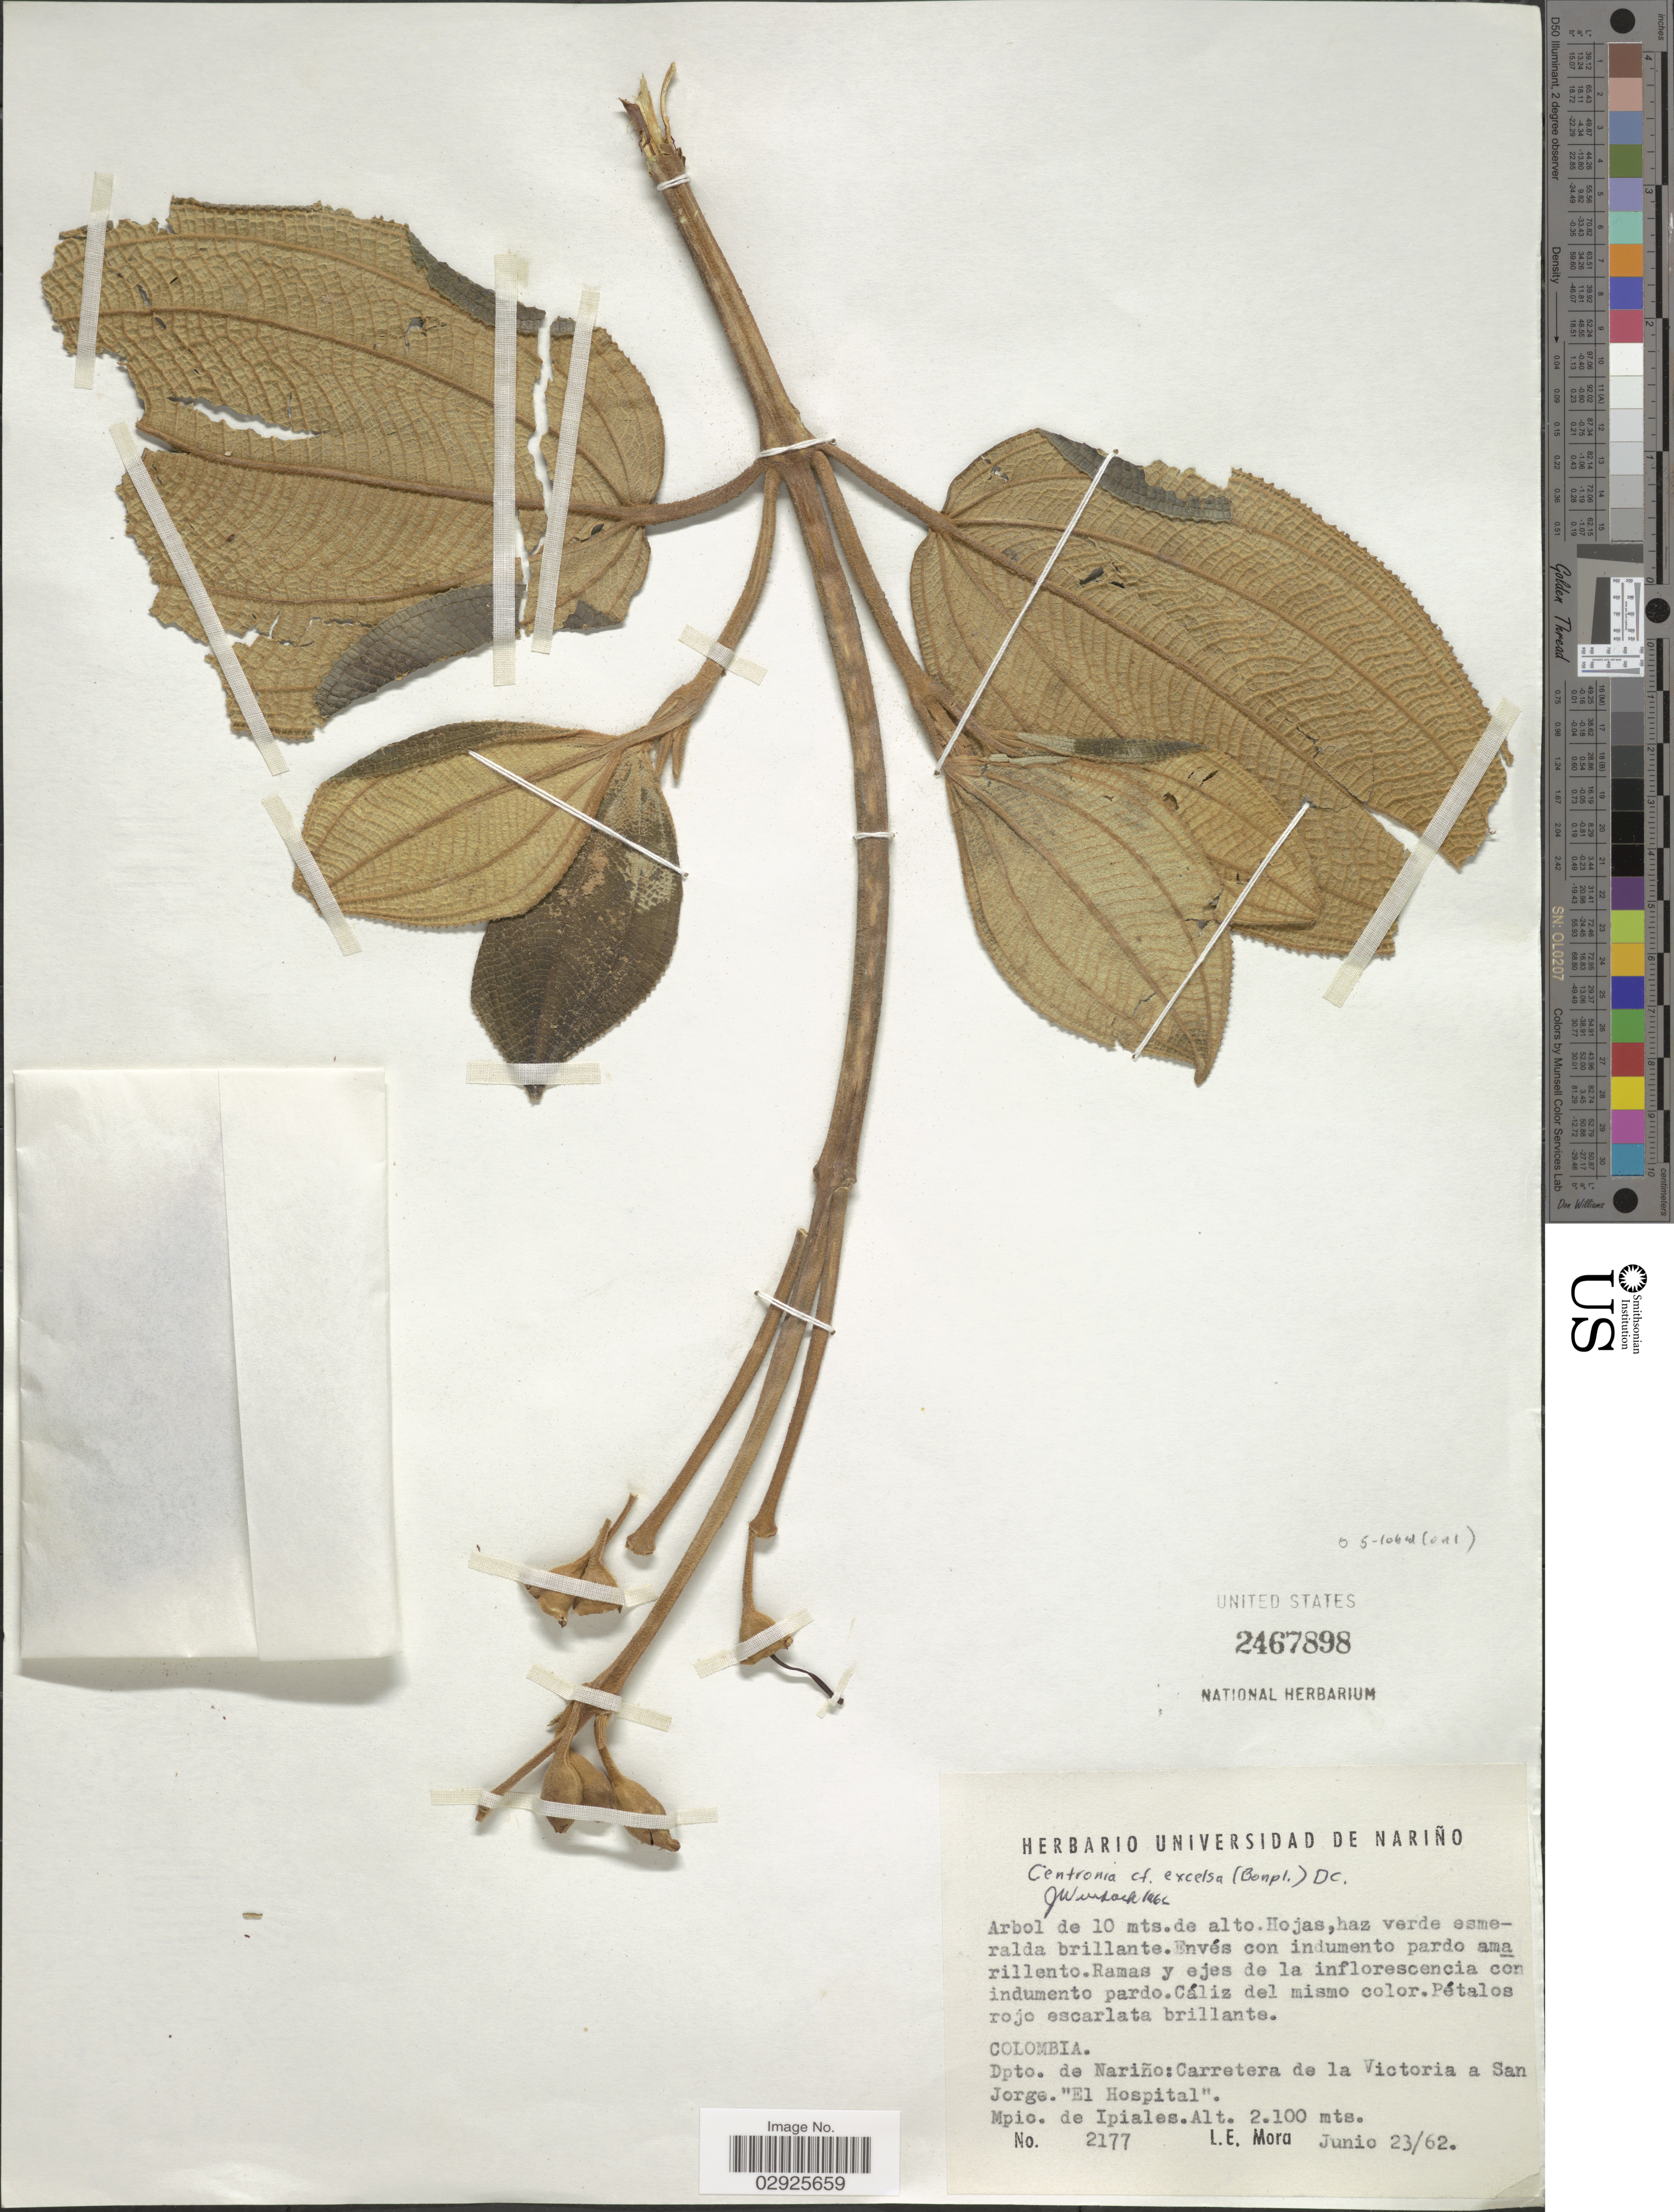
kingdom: Plantae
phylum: Tracheophyta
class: Magnoliopsida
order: Myrtales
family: Melastomataceae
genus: Meriania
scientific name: Meriania tomentosa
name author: (Cogn.) Wurdack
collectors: L. Mora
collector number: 2177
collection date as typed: Transcribed d/m/y: 23/6/62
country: Colombia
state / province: Nariño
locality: Dpto. de Nariño: Carretera de la Victoria a San Jorge, "El Hospital", Mpio. de Ipiales.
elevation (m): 2100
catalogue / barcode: US 2467898